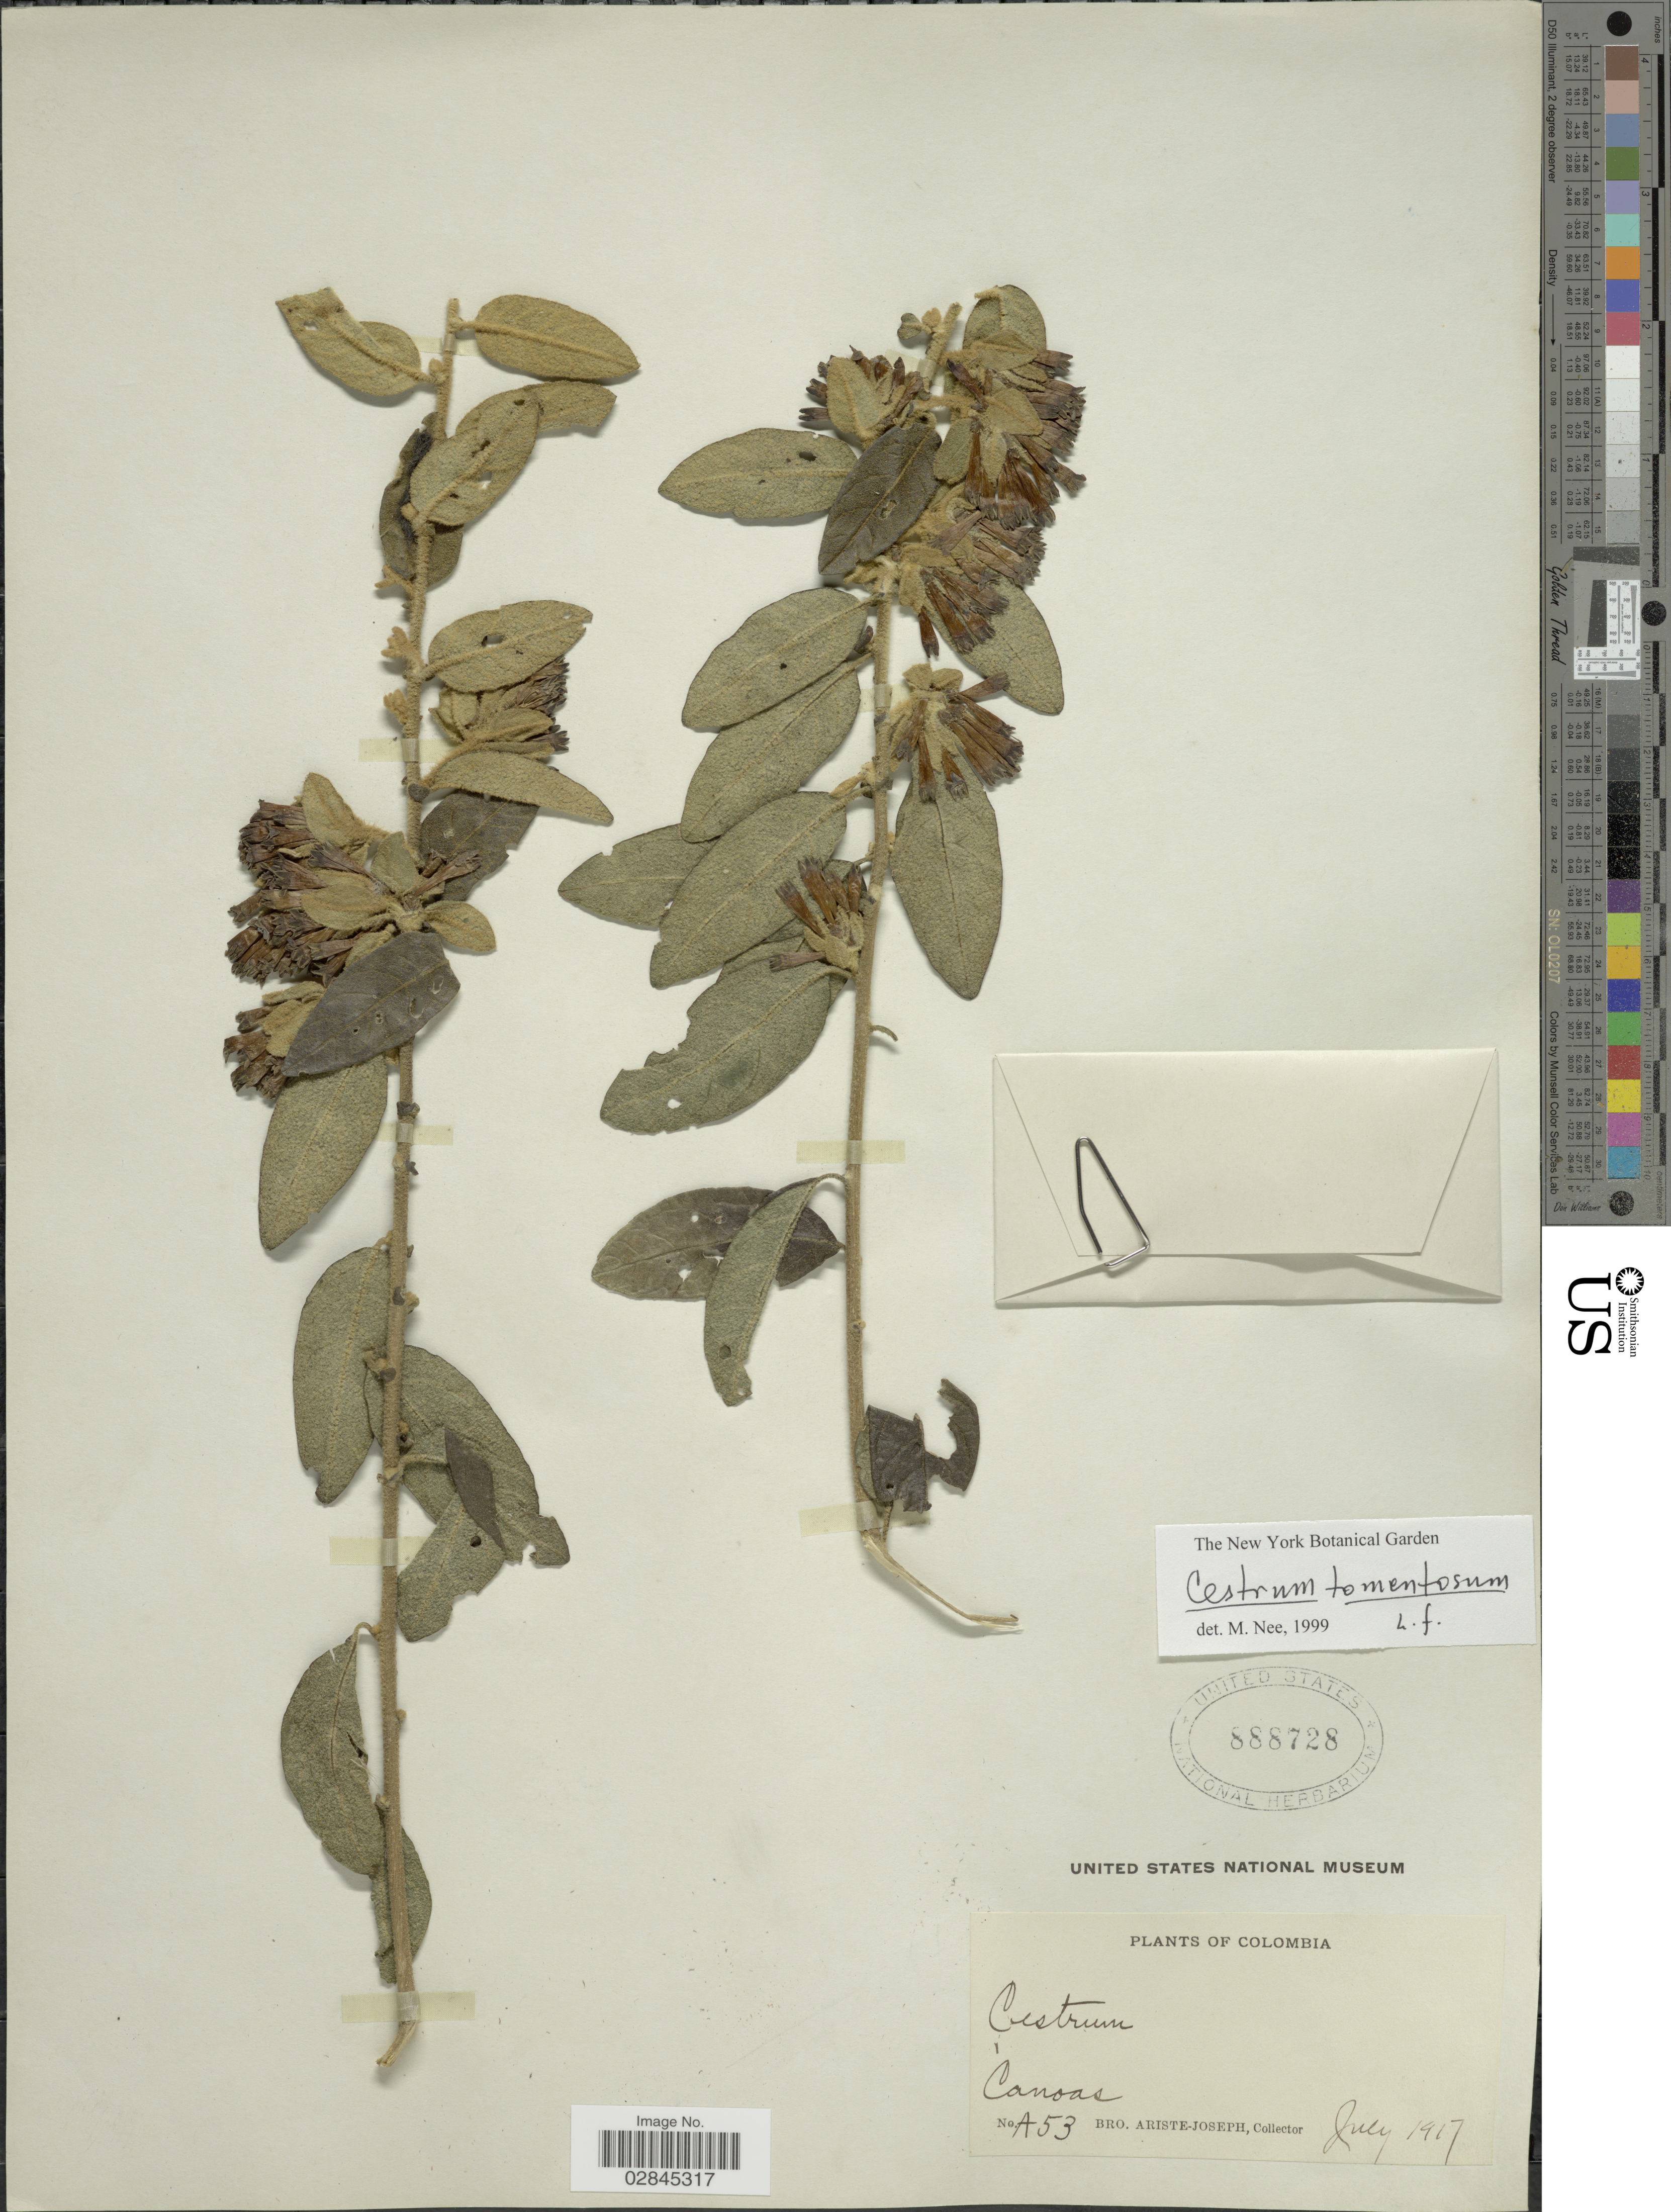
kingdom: Plantae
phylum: Tracheophyta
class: Magnoliopsida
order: Solanales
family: Solanaceae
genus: Cestrum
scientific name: Cestrum tomentosum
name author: L. f.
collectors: Bro. Ariste-Joseph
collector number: A53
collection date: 1917-07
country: Colombia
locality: Canoas.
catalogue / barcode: US 888728